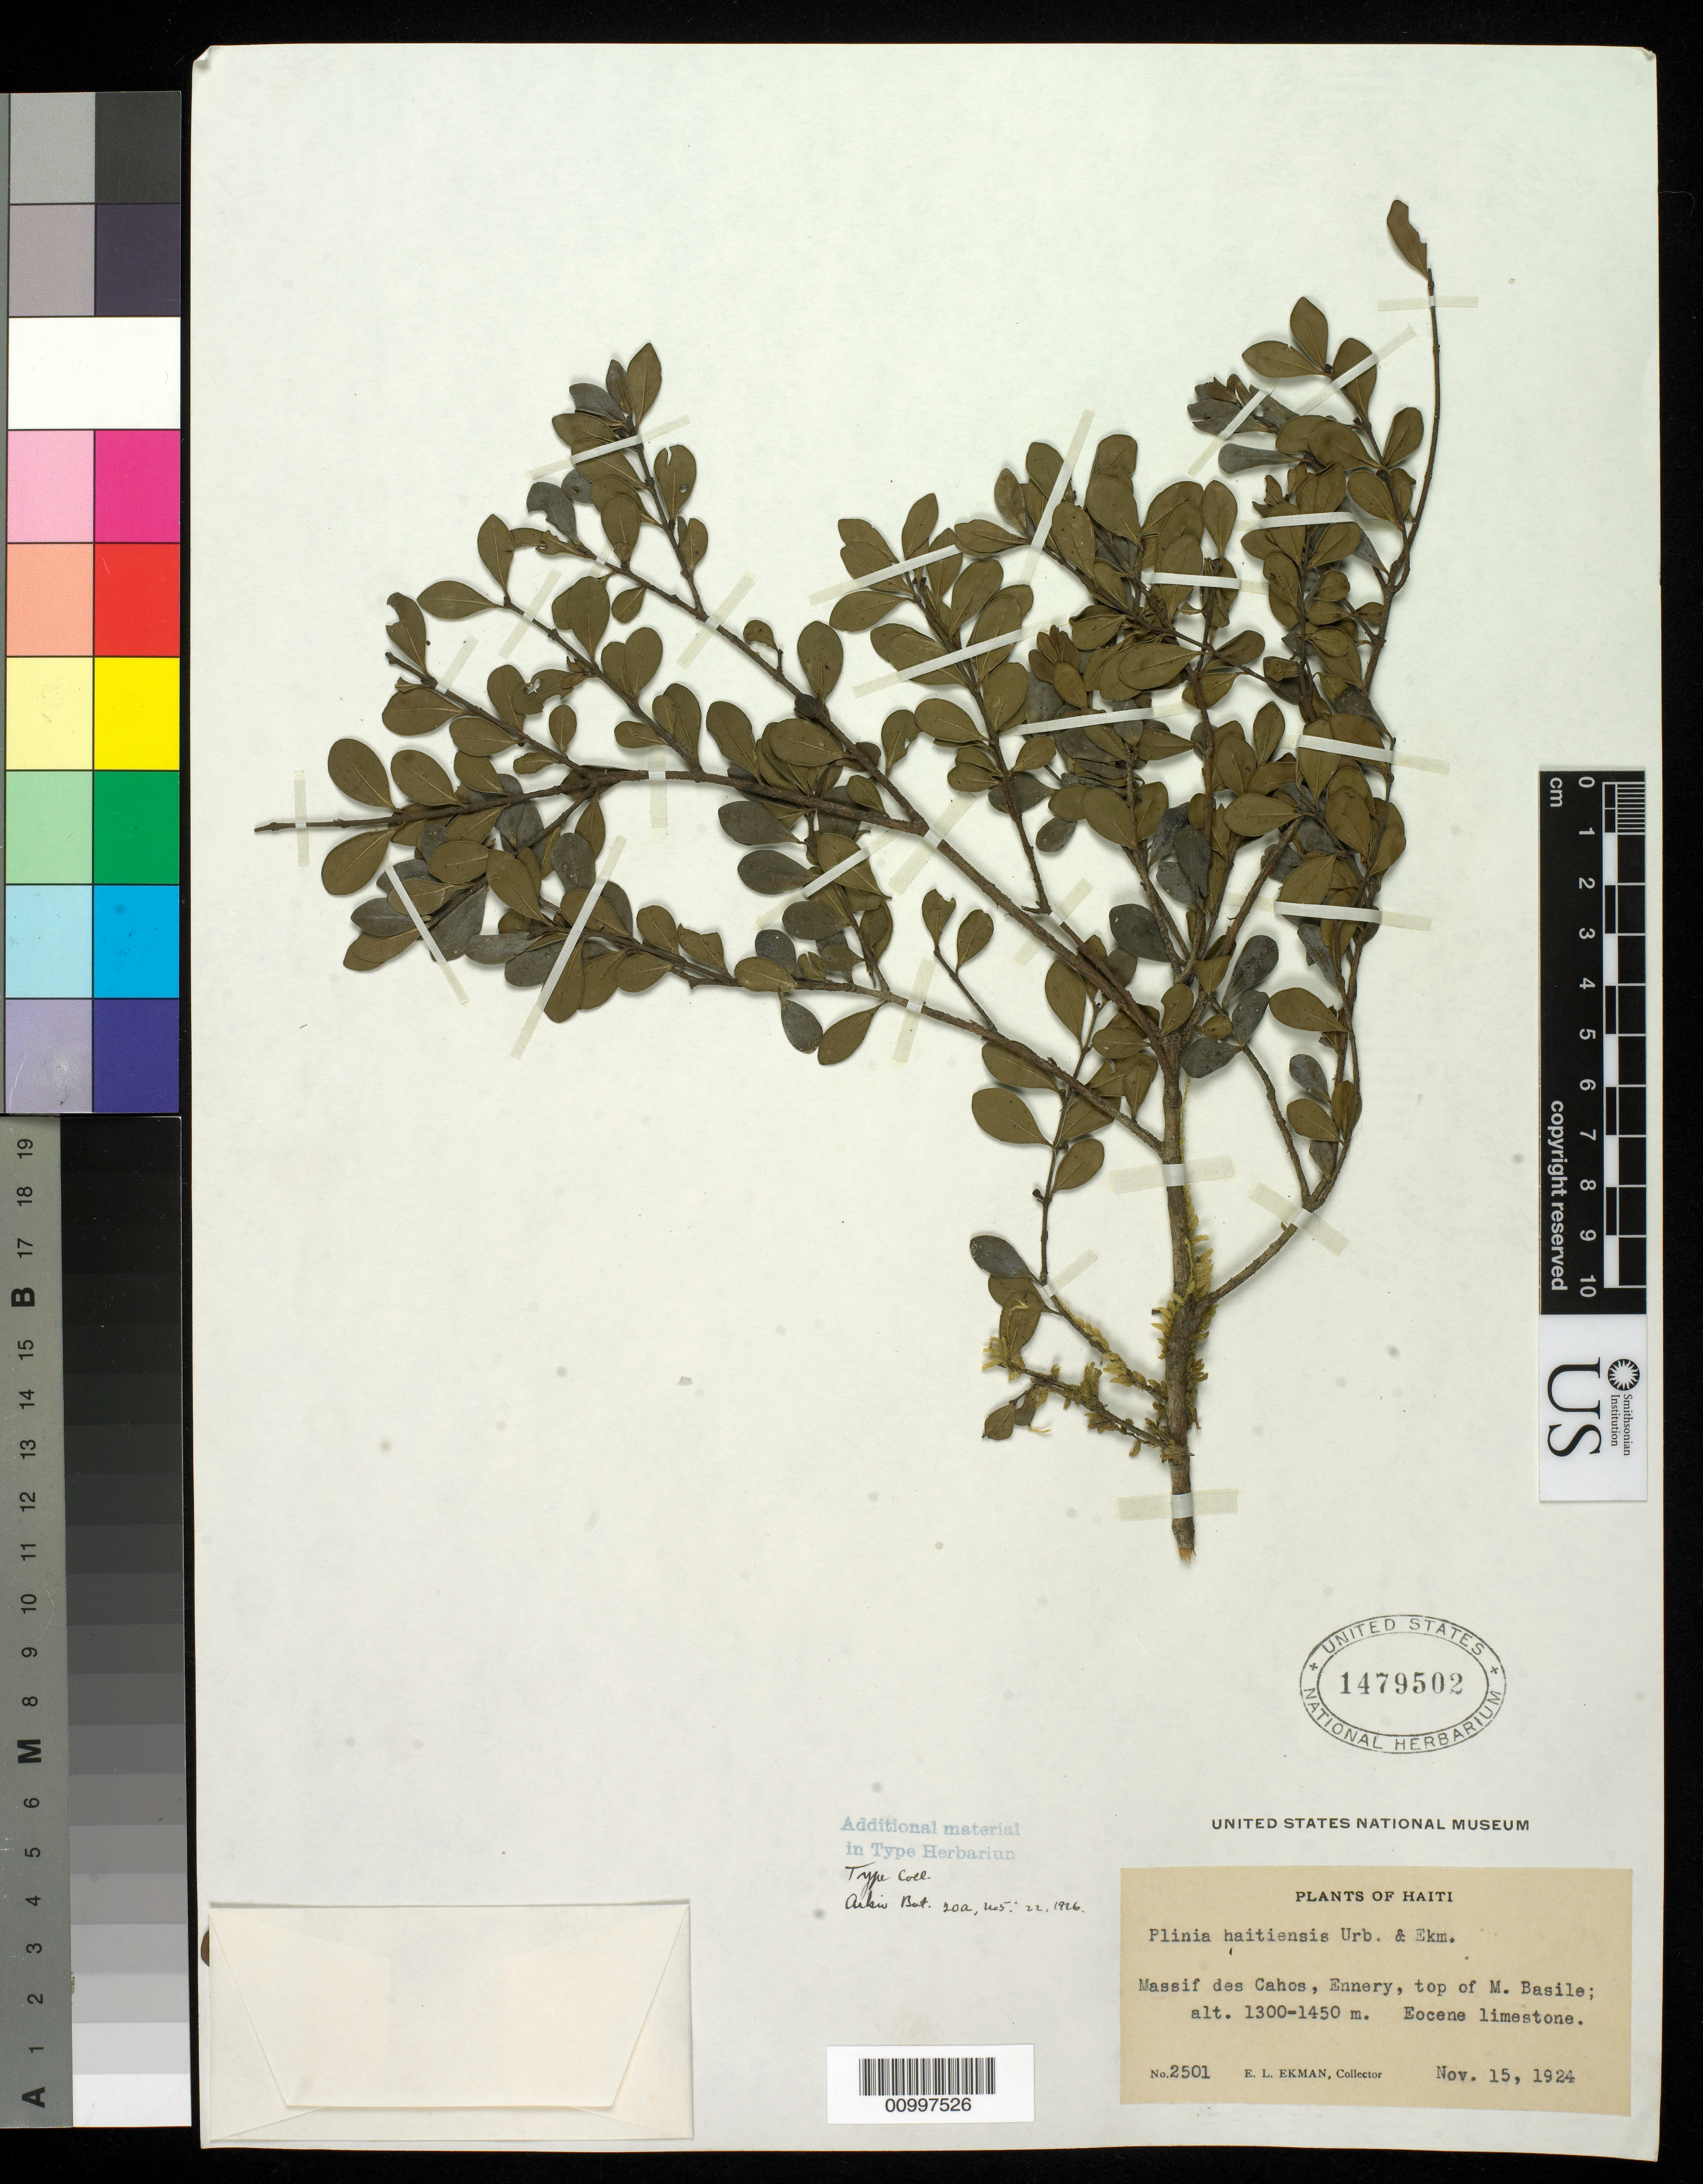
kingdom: Plantae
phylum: Tracheophyta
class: Magnoliopsida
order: Myrtales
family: Myrtaceae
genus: Plinia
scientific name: Plinia haitiensis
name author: Urb. & Ekman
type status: Isotype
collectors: E. L. Ekman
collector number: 2501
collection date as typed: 15 Nov 1924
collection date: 1924-11-15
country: Haiti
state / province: Ennery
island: Hispaniola Island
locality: Massif des Cahos, Ennery, top of M. Basile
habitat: Eocene limestone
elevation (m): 1300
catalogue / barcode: US 1479502